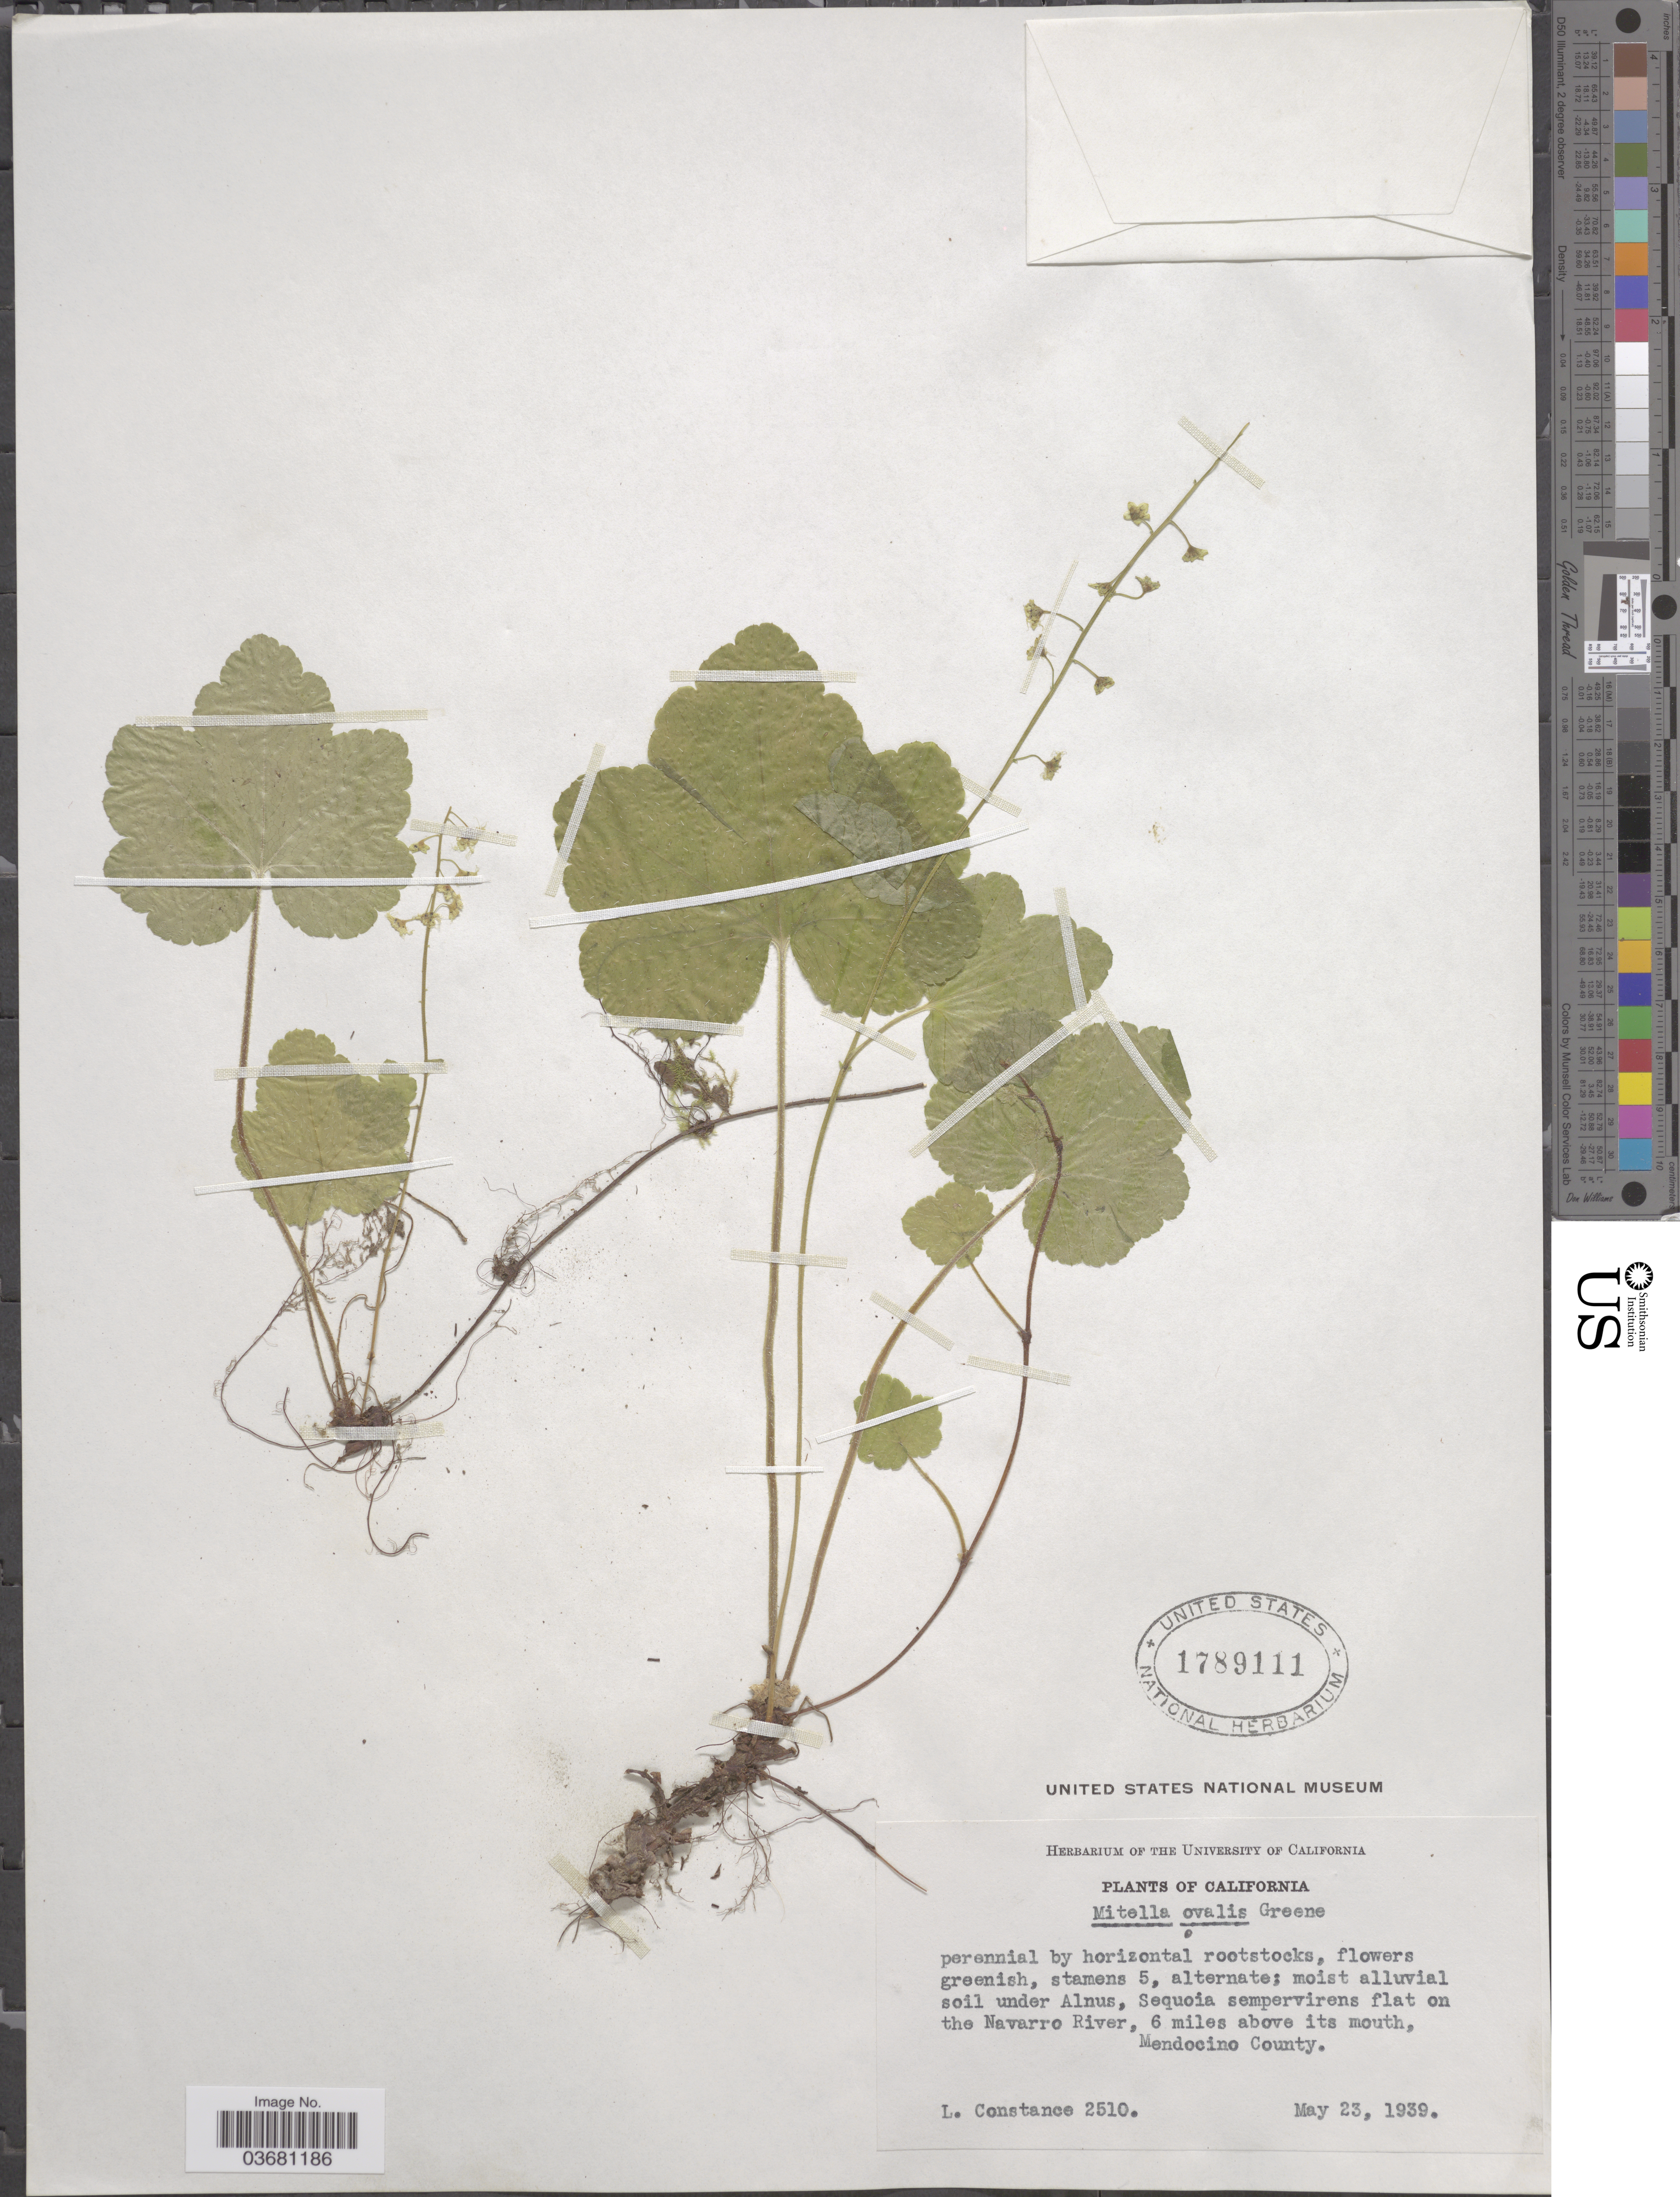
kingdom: Plantae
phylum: Tracheophyta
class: Magnoliopsida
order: Saxifragales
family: Saxifragaceae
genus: Mitella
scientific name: Mitella ovalis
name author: Greene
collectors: L. Constance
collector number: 2510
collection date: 1939-05-23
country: United States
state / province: California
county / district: Mendocino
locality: On the Navarro River, 6 miles above its mouth, Mendocino County.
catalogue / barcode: US 1789111